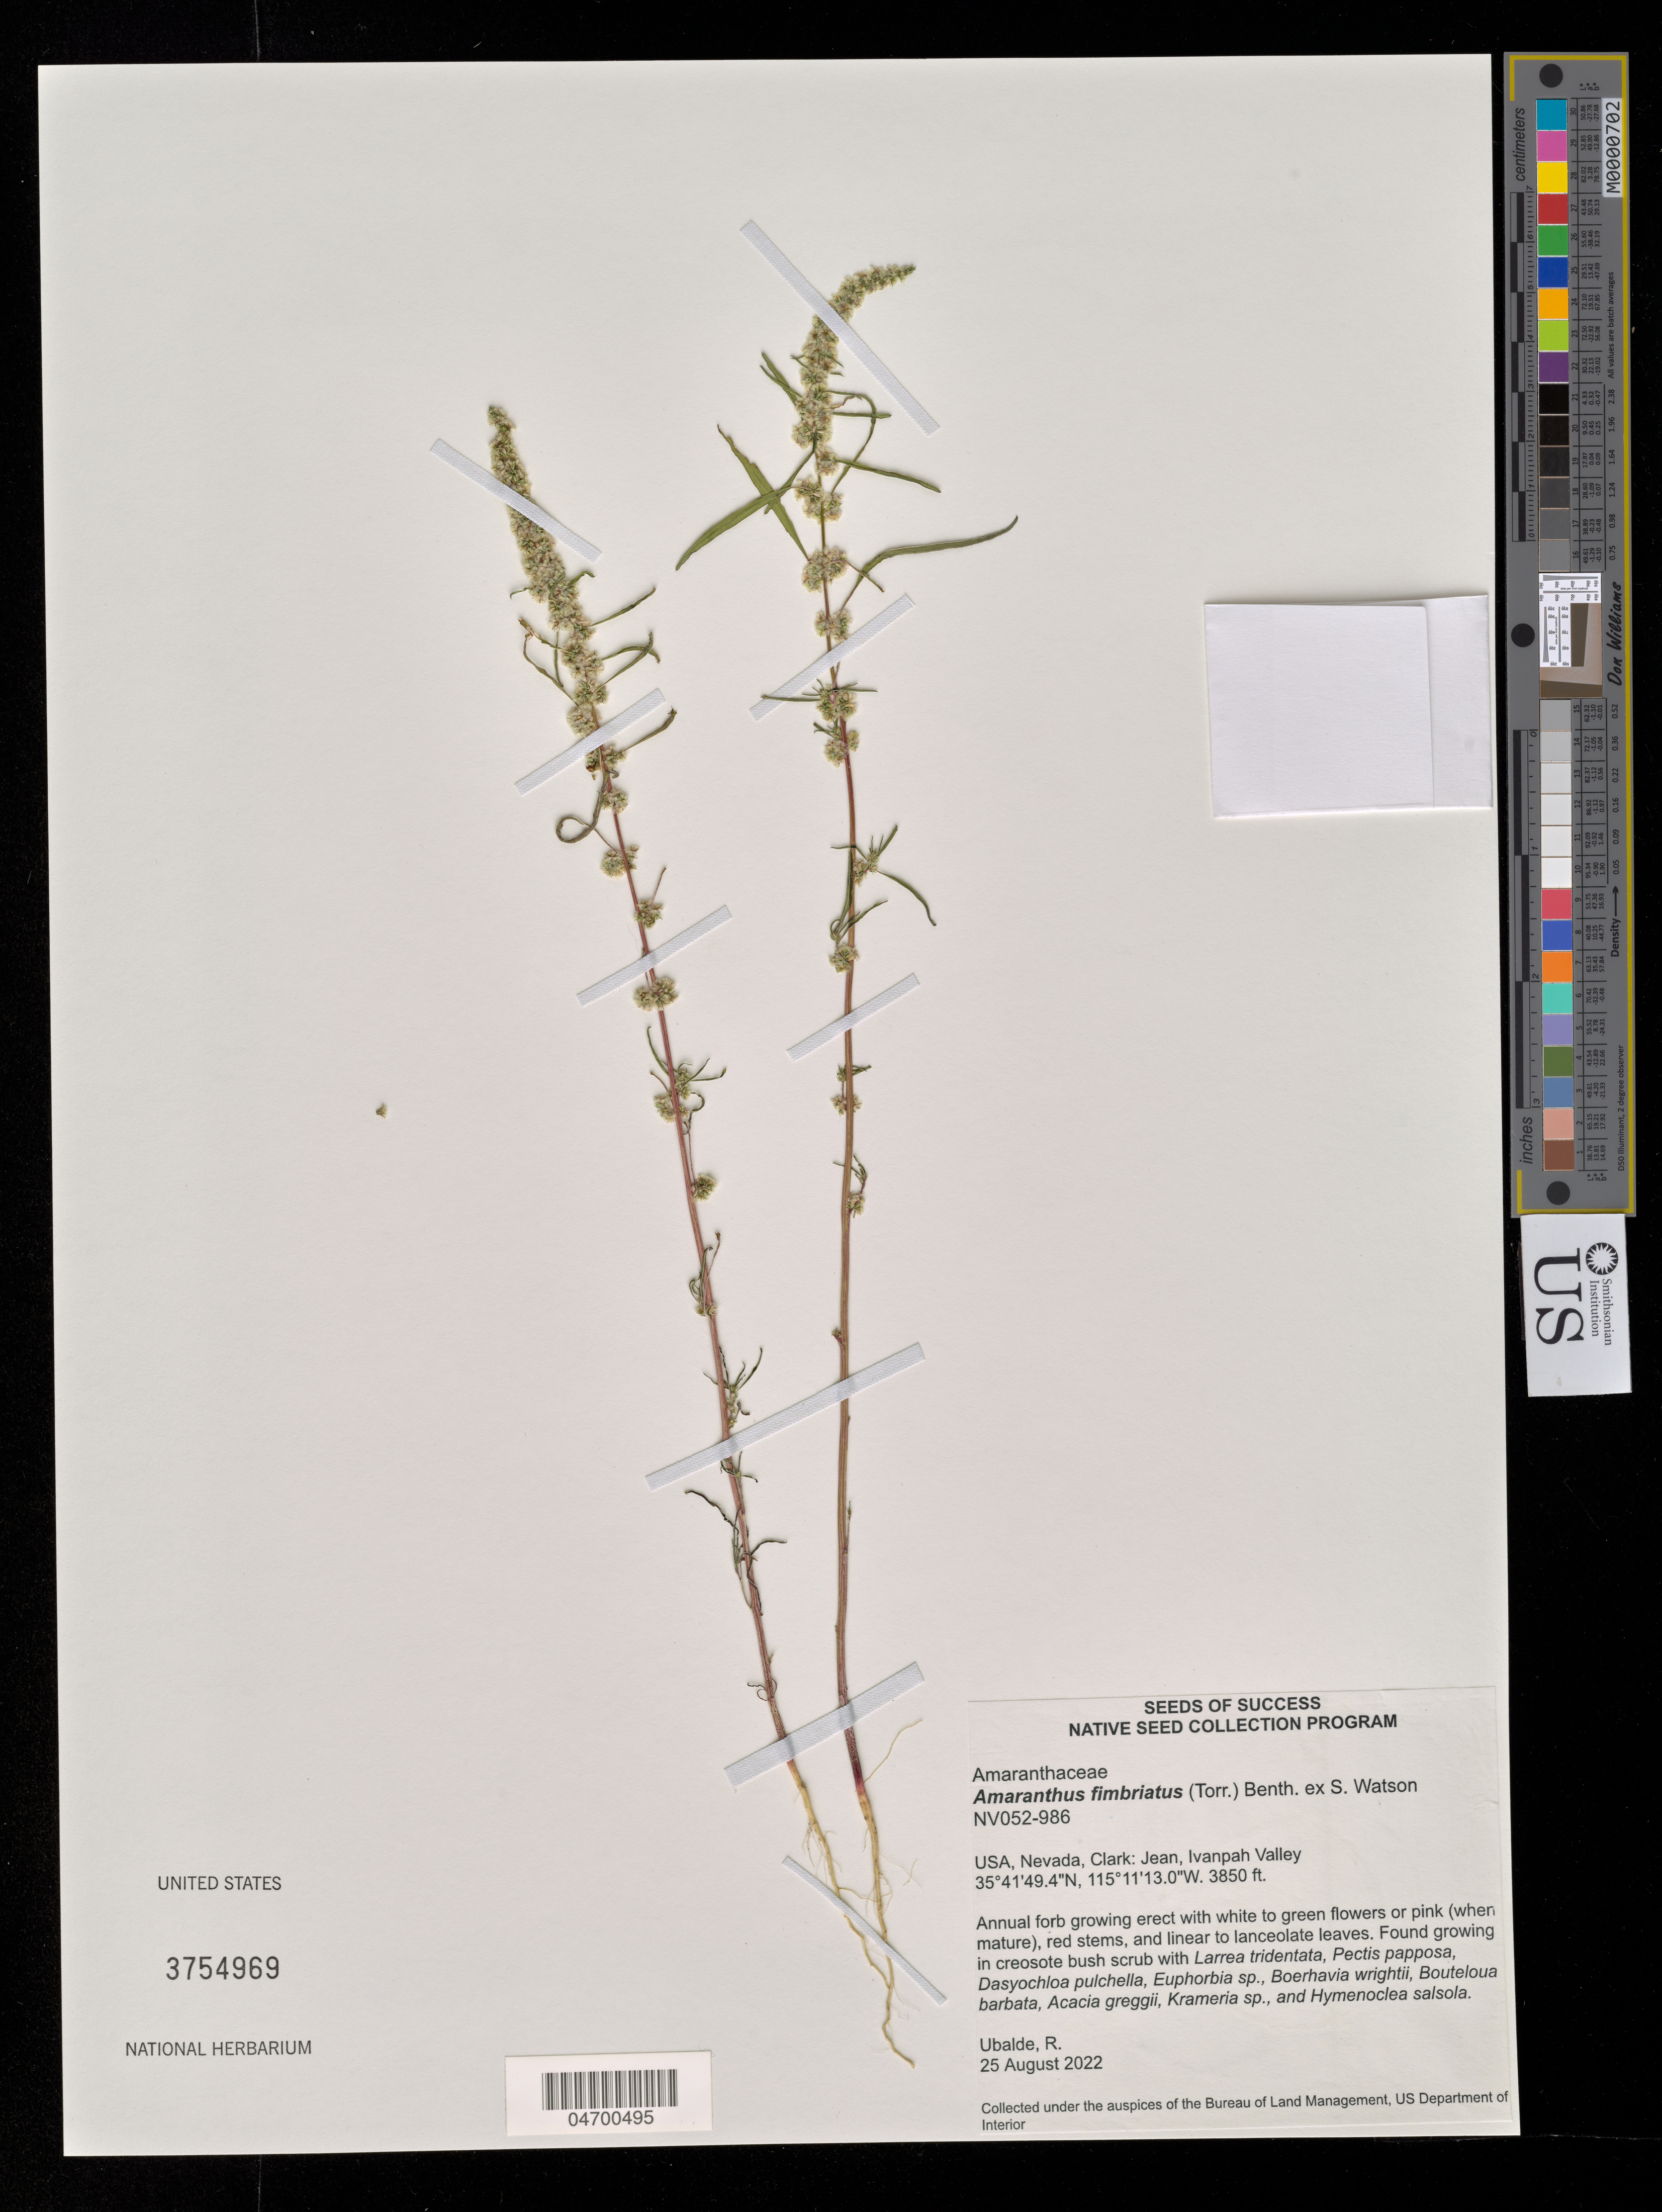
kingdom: Plantae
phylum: Tracheophyta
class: Magnoliopsida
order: Caryophyllales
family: Amaranthaceae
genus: Amaranthus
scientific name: Amaranthus fimbriatus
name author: (Torr.) Benth. ex S. Watson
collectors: R. Ubalde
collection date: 2022-08-25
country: United States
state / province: Nevada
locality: Clark: Jean, Ivanpah Valley.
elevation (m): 1173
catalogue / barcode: US 3754969